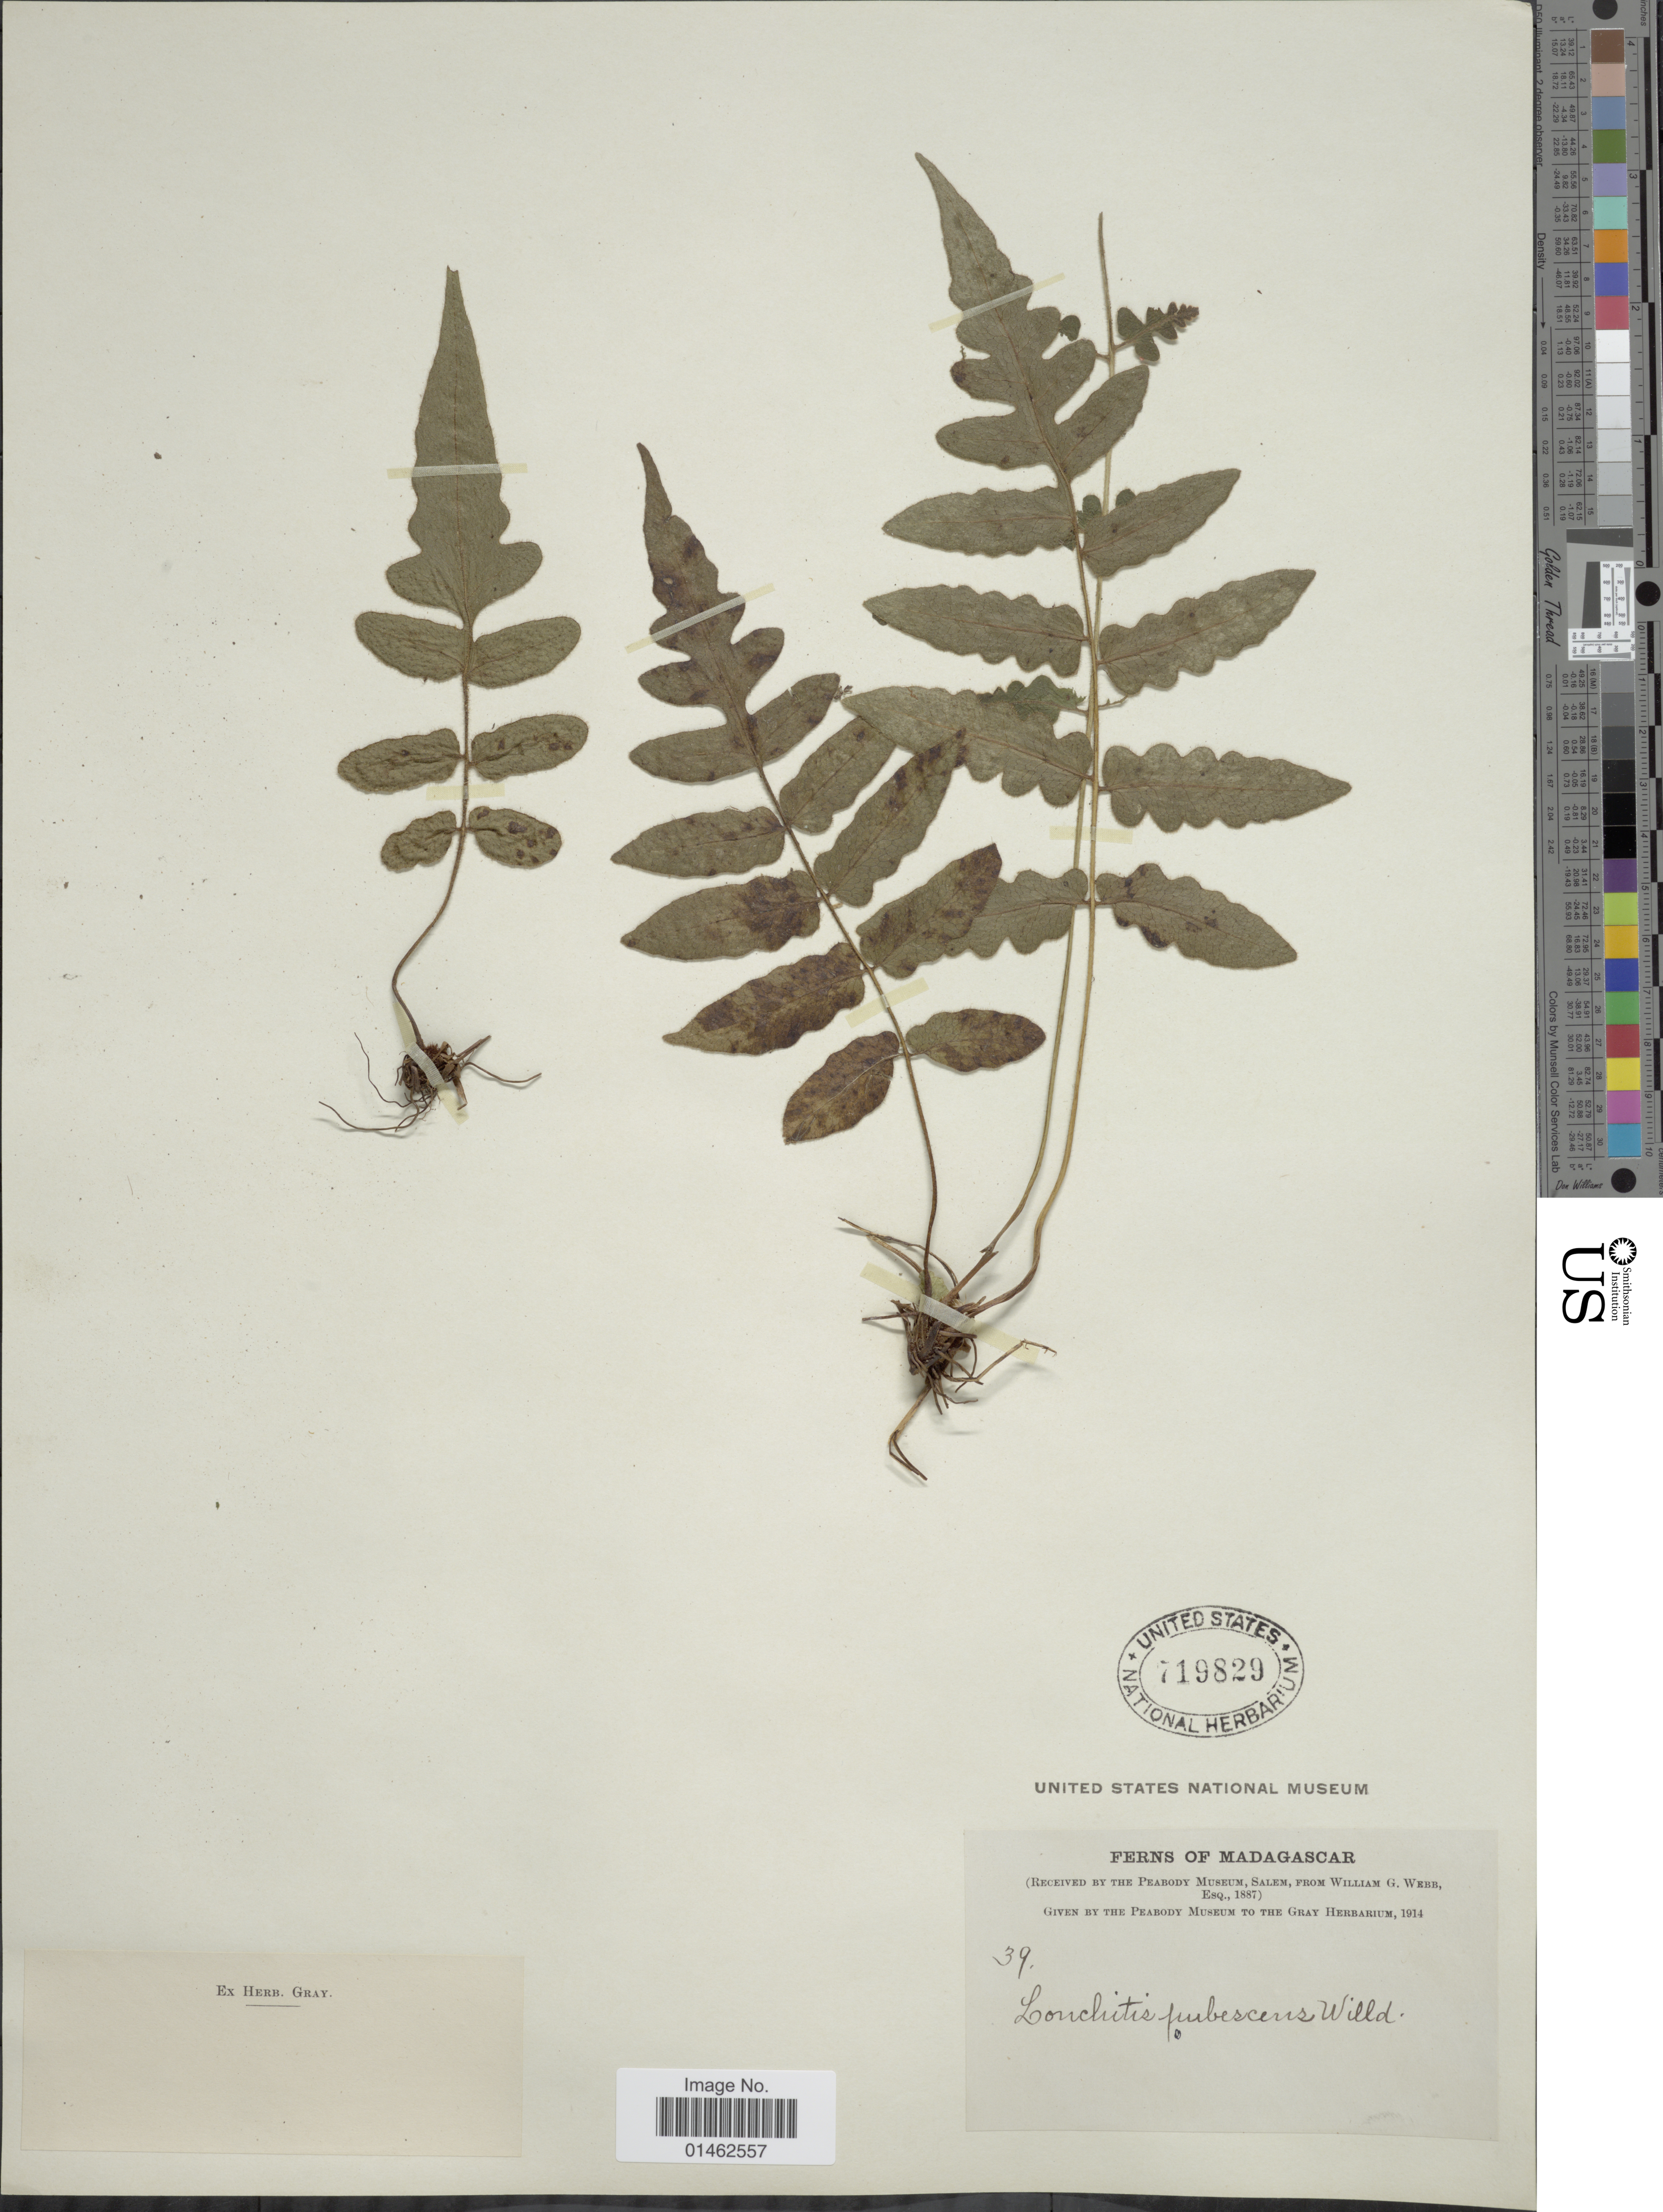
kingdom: Plantae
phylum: Tracheophyta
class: Polypodiopsida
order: Polypodiales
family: Dennstaedtiaceae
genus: Blotiella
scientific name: Blotiella javanica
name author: (Desr.) C.V. Morton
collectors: W. Webb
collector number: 39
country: Madagascar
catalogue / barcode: US 719829